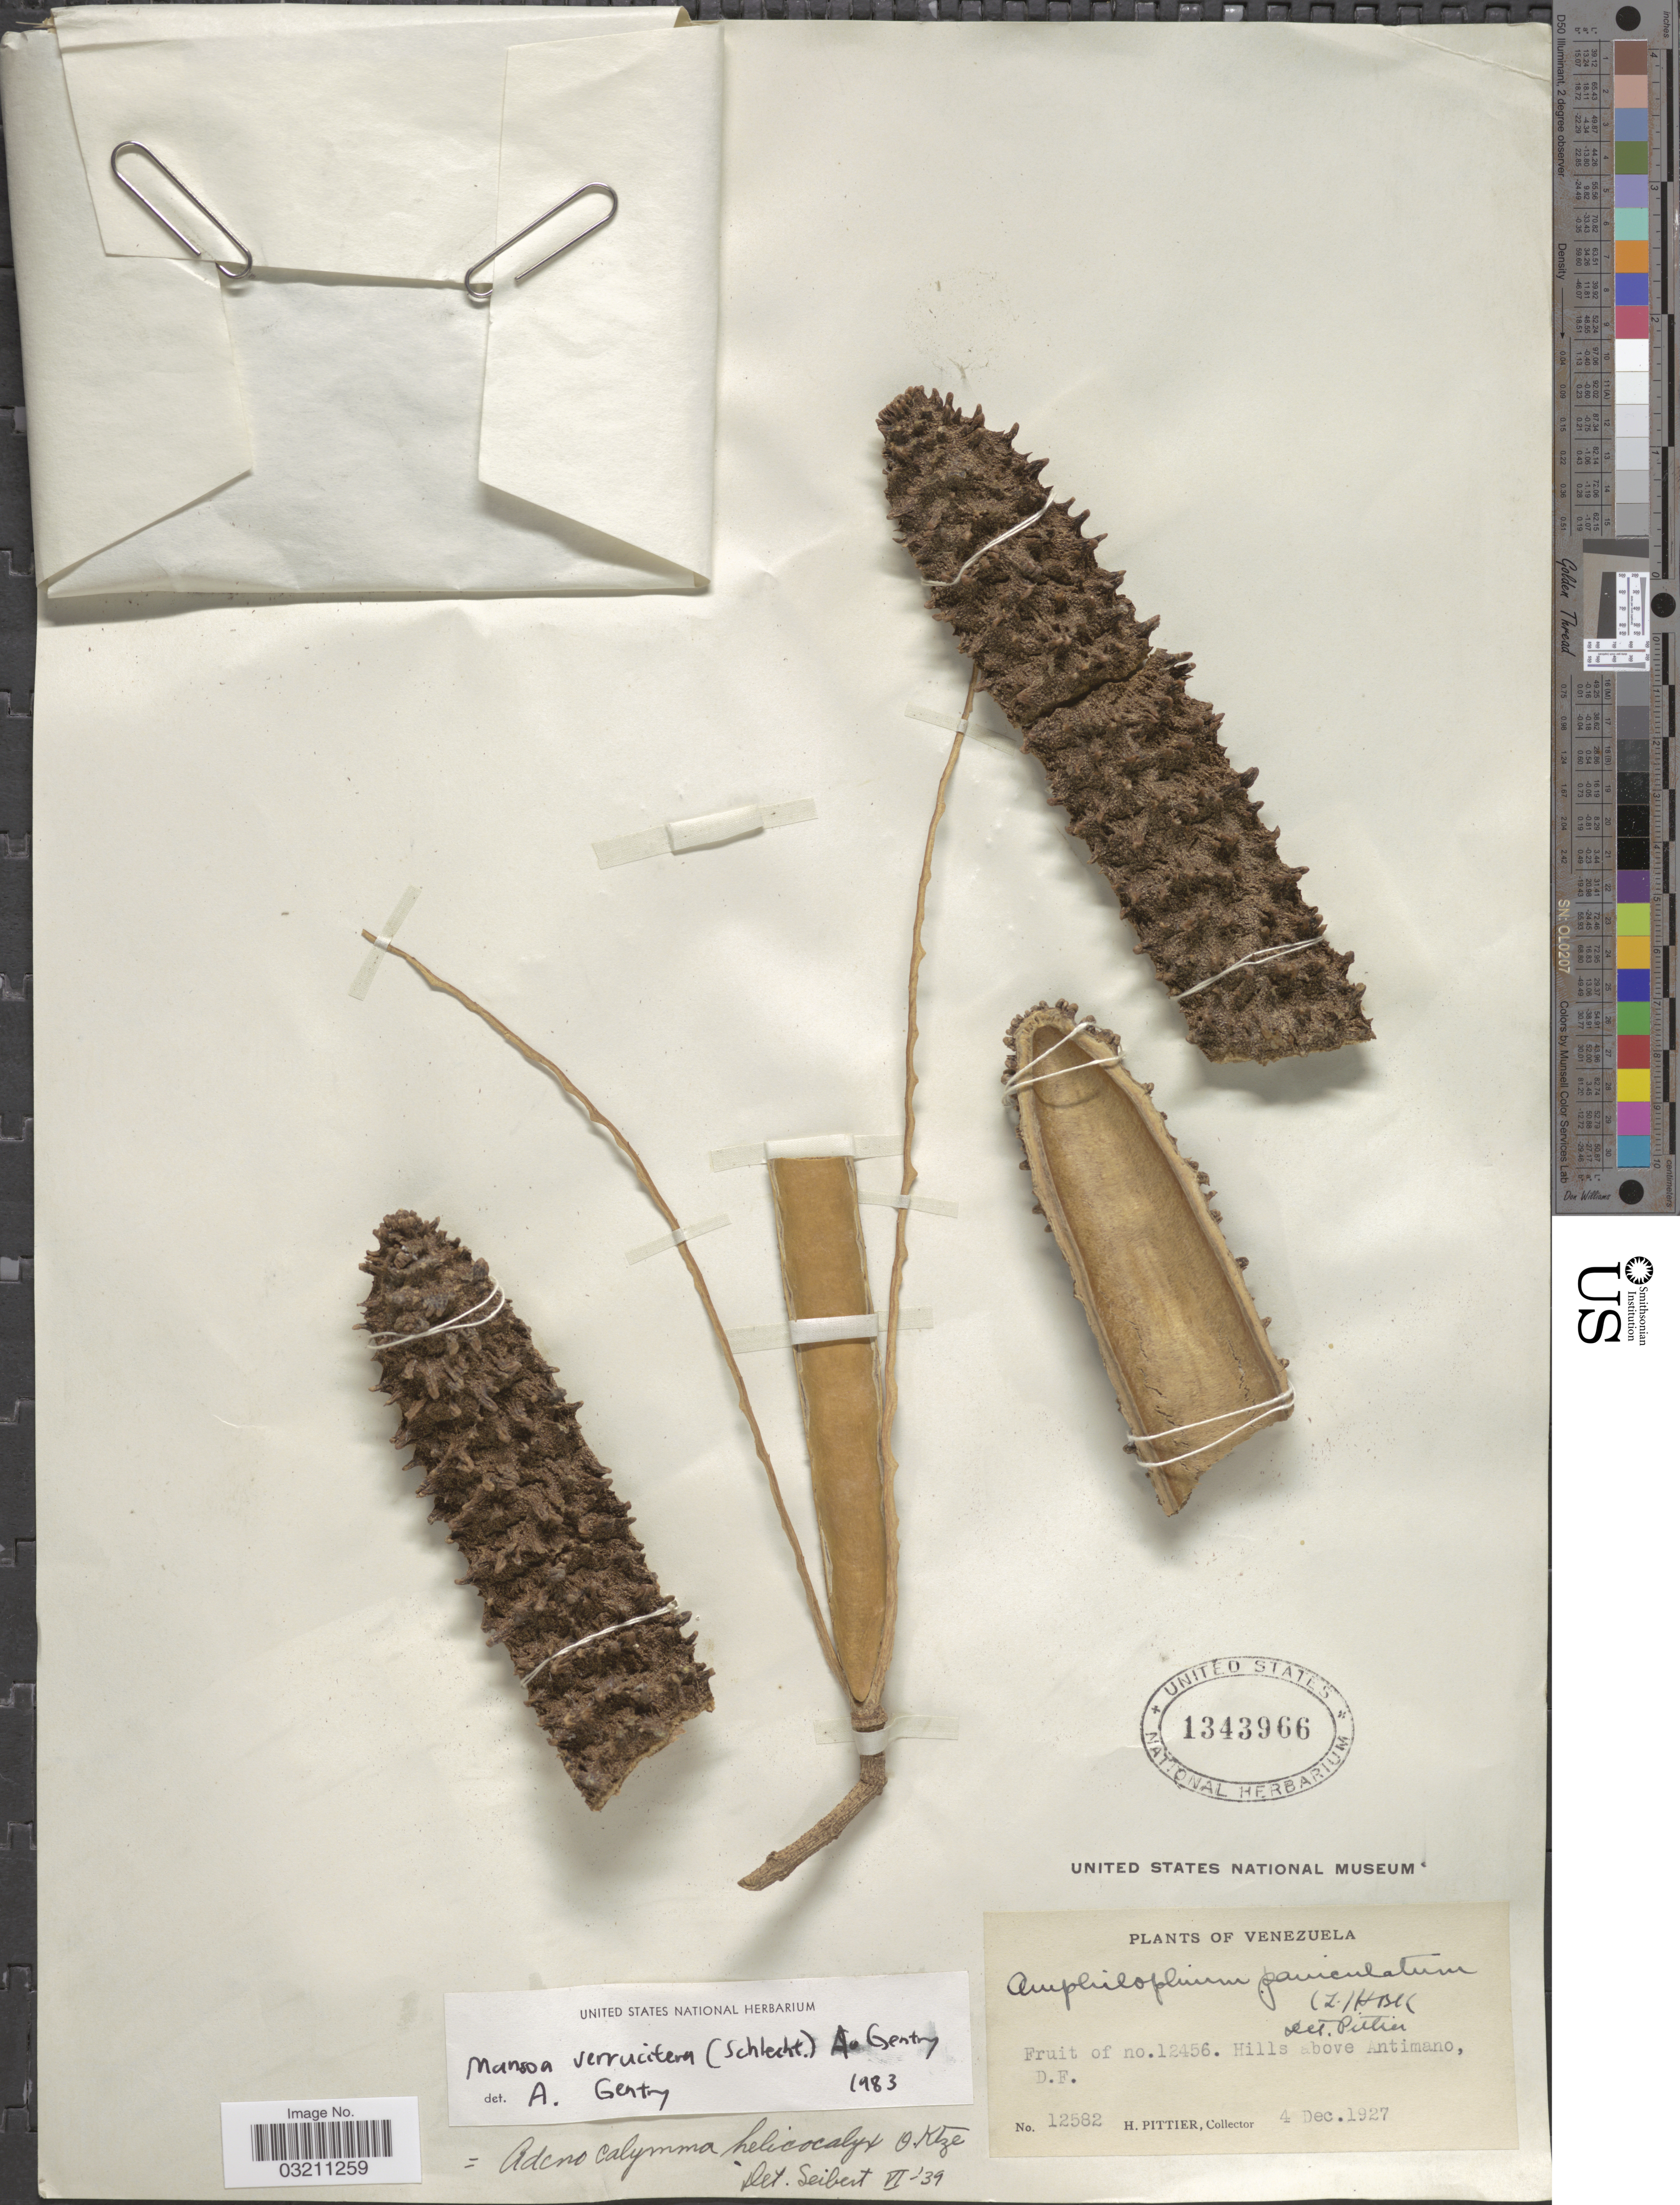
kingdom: Plantae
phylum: Tracheophyta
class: Magnoliopsida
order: Lamiales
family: Bignoniaceae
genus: Mansoa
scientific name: Mansoa verrucifera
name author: (Schltdl.) A.H. Gentry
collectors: H. F. Pittier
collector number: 12582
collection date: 1927-12-04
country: Venezuela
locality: Hills above Antimano, D.F.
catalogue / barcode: US 1343966